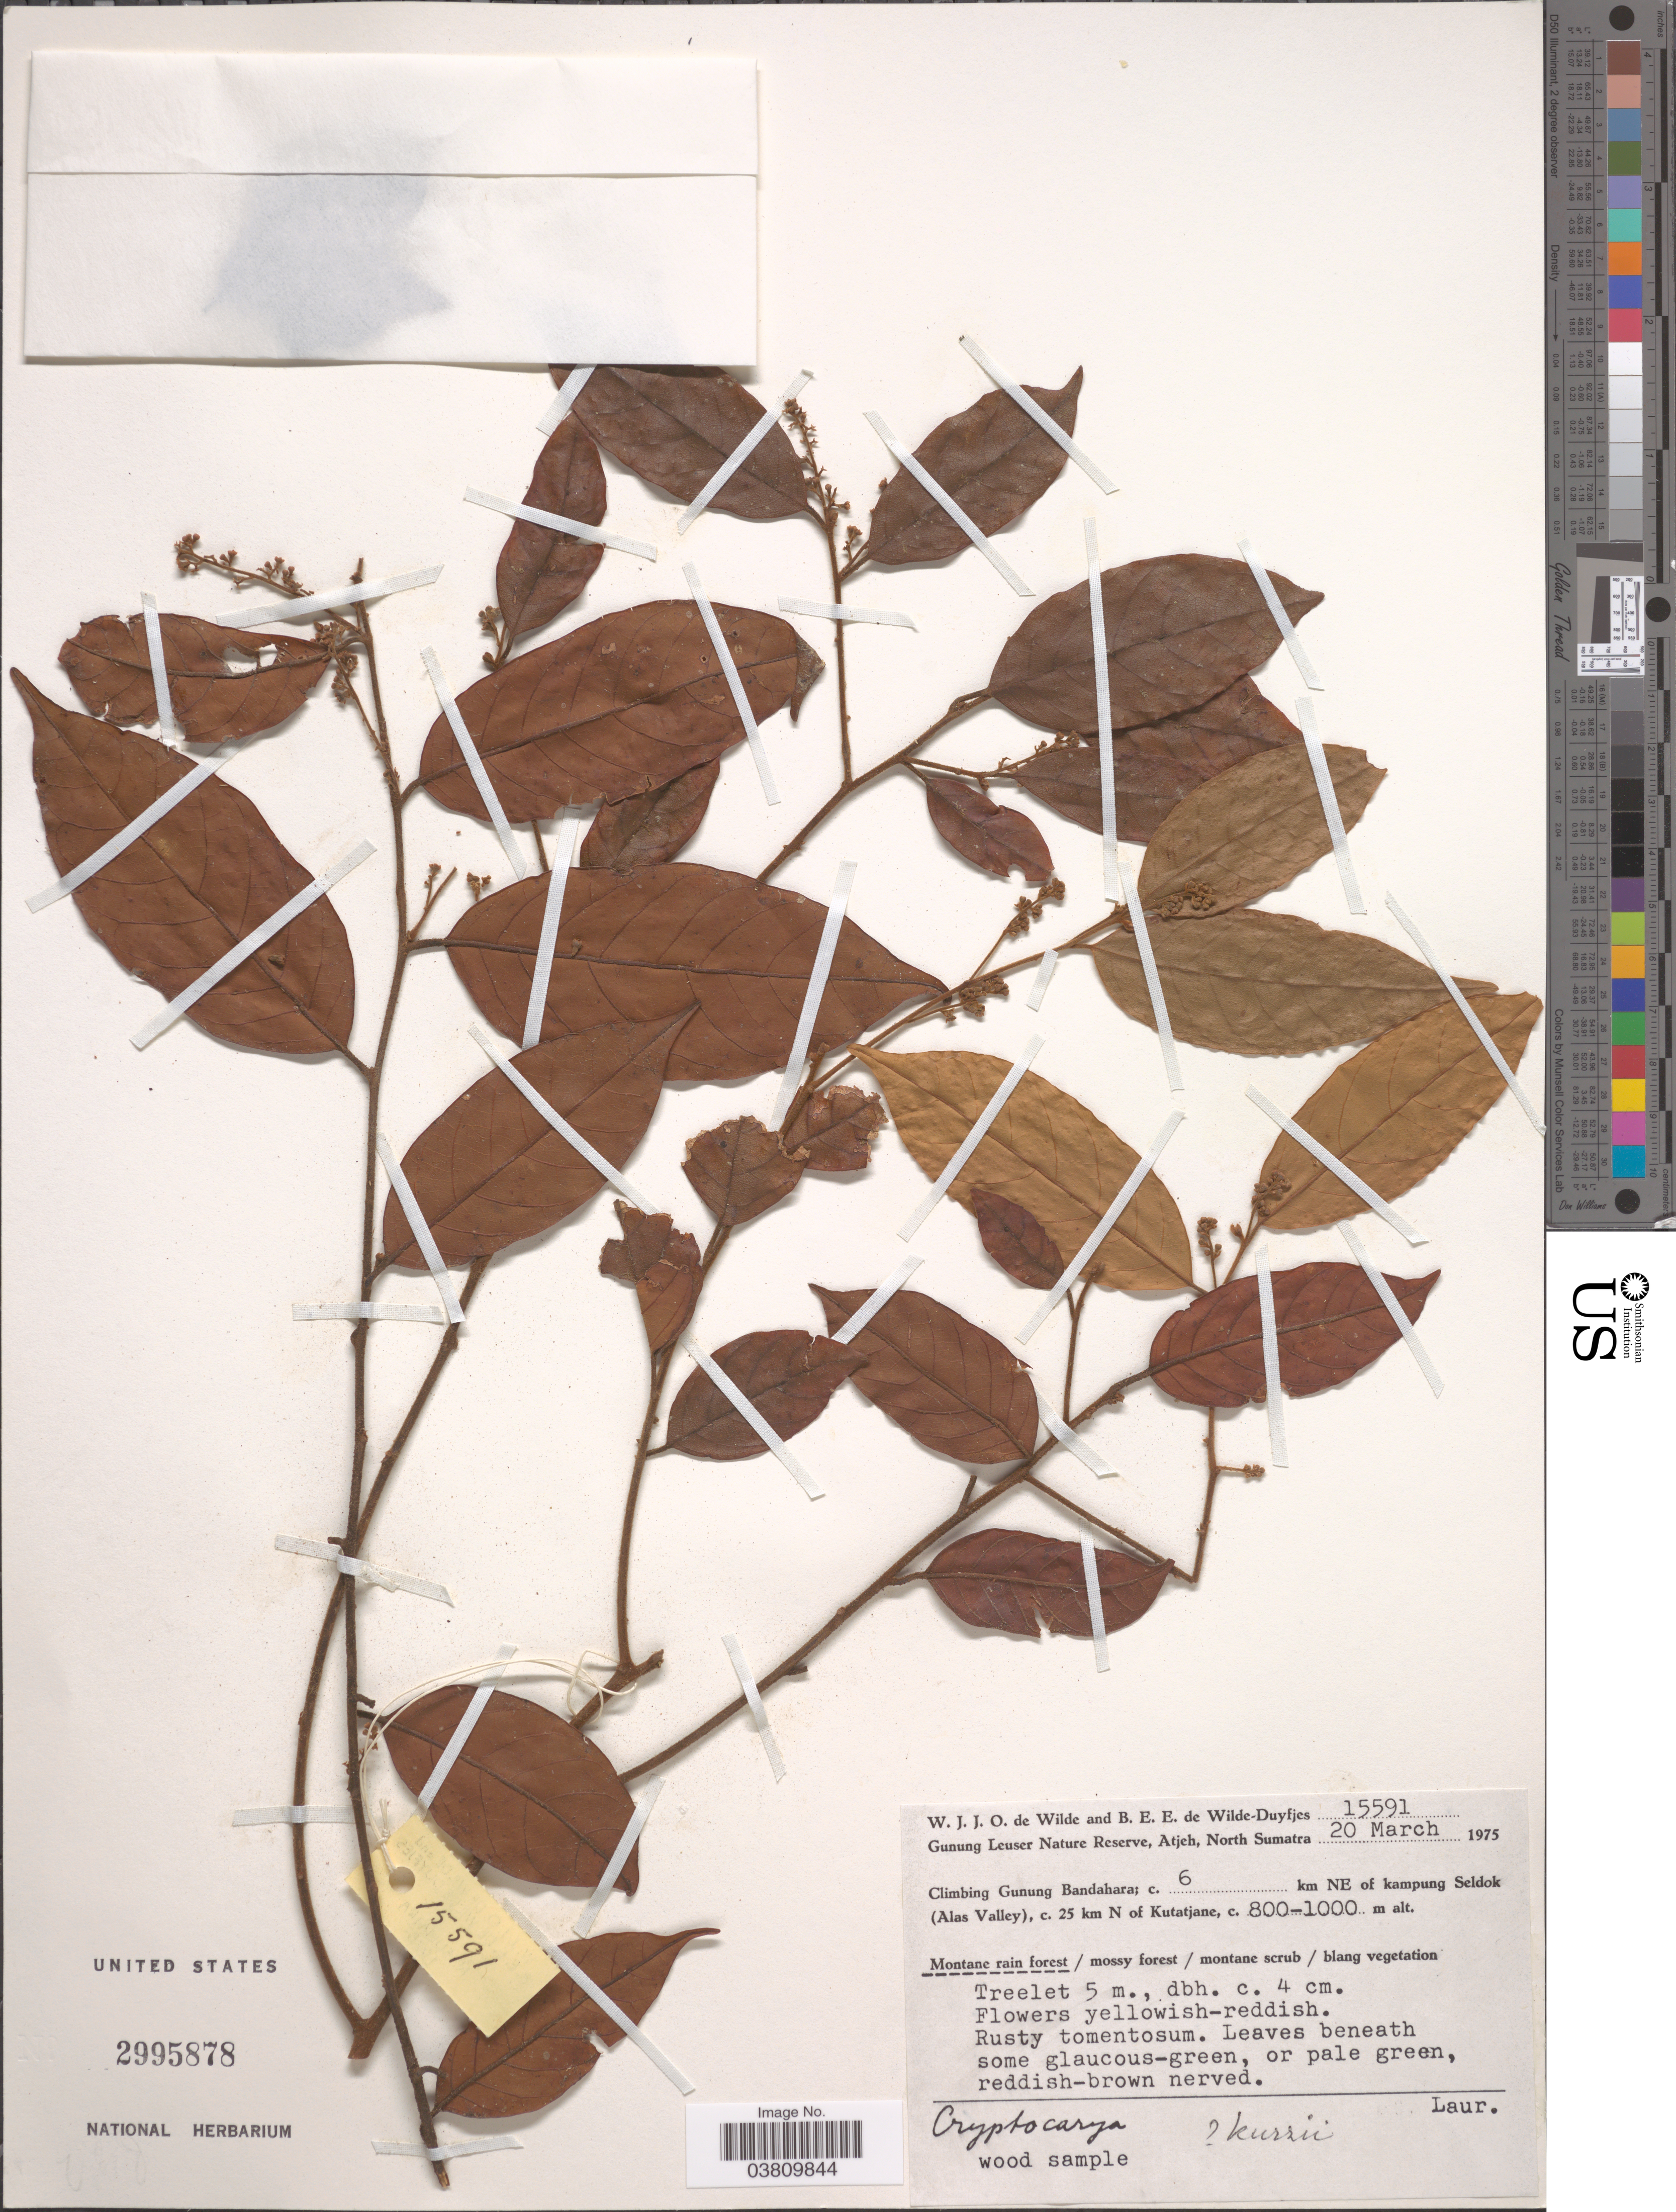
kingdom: Plantae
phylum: Tracheophyta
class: Magnoliopsida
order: Laurales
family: Lauraceae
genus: Cryptocarya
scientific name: Cryptocarya kurzii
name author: Hook. f.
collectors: W. J. de Wilde & B. E. de Wilde-Duyfjes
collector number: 15591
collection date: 1975-03-20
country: Indonesia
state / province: Sumatra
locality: Gunung Leuser Nature Reserve, Atjeh, North Sumatra. Climbing Gunung Bandahara; c. 6 km NE of kampung Seldok (Alas Valley), c. 25 km N of Kutatjane.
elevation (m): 800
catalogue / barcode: US 2995878